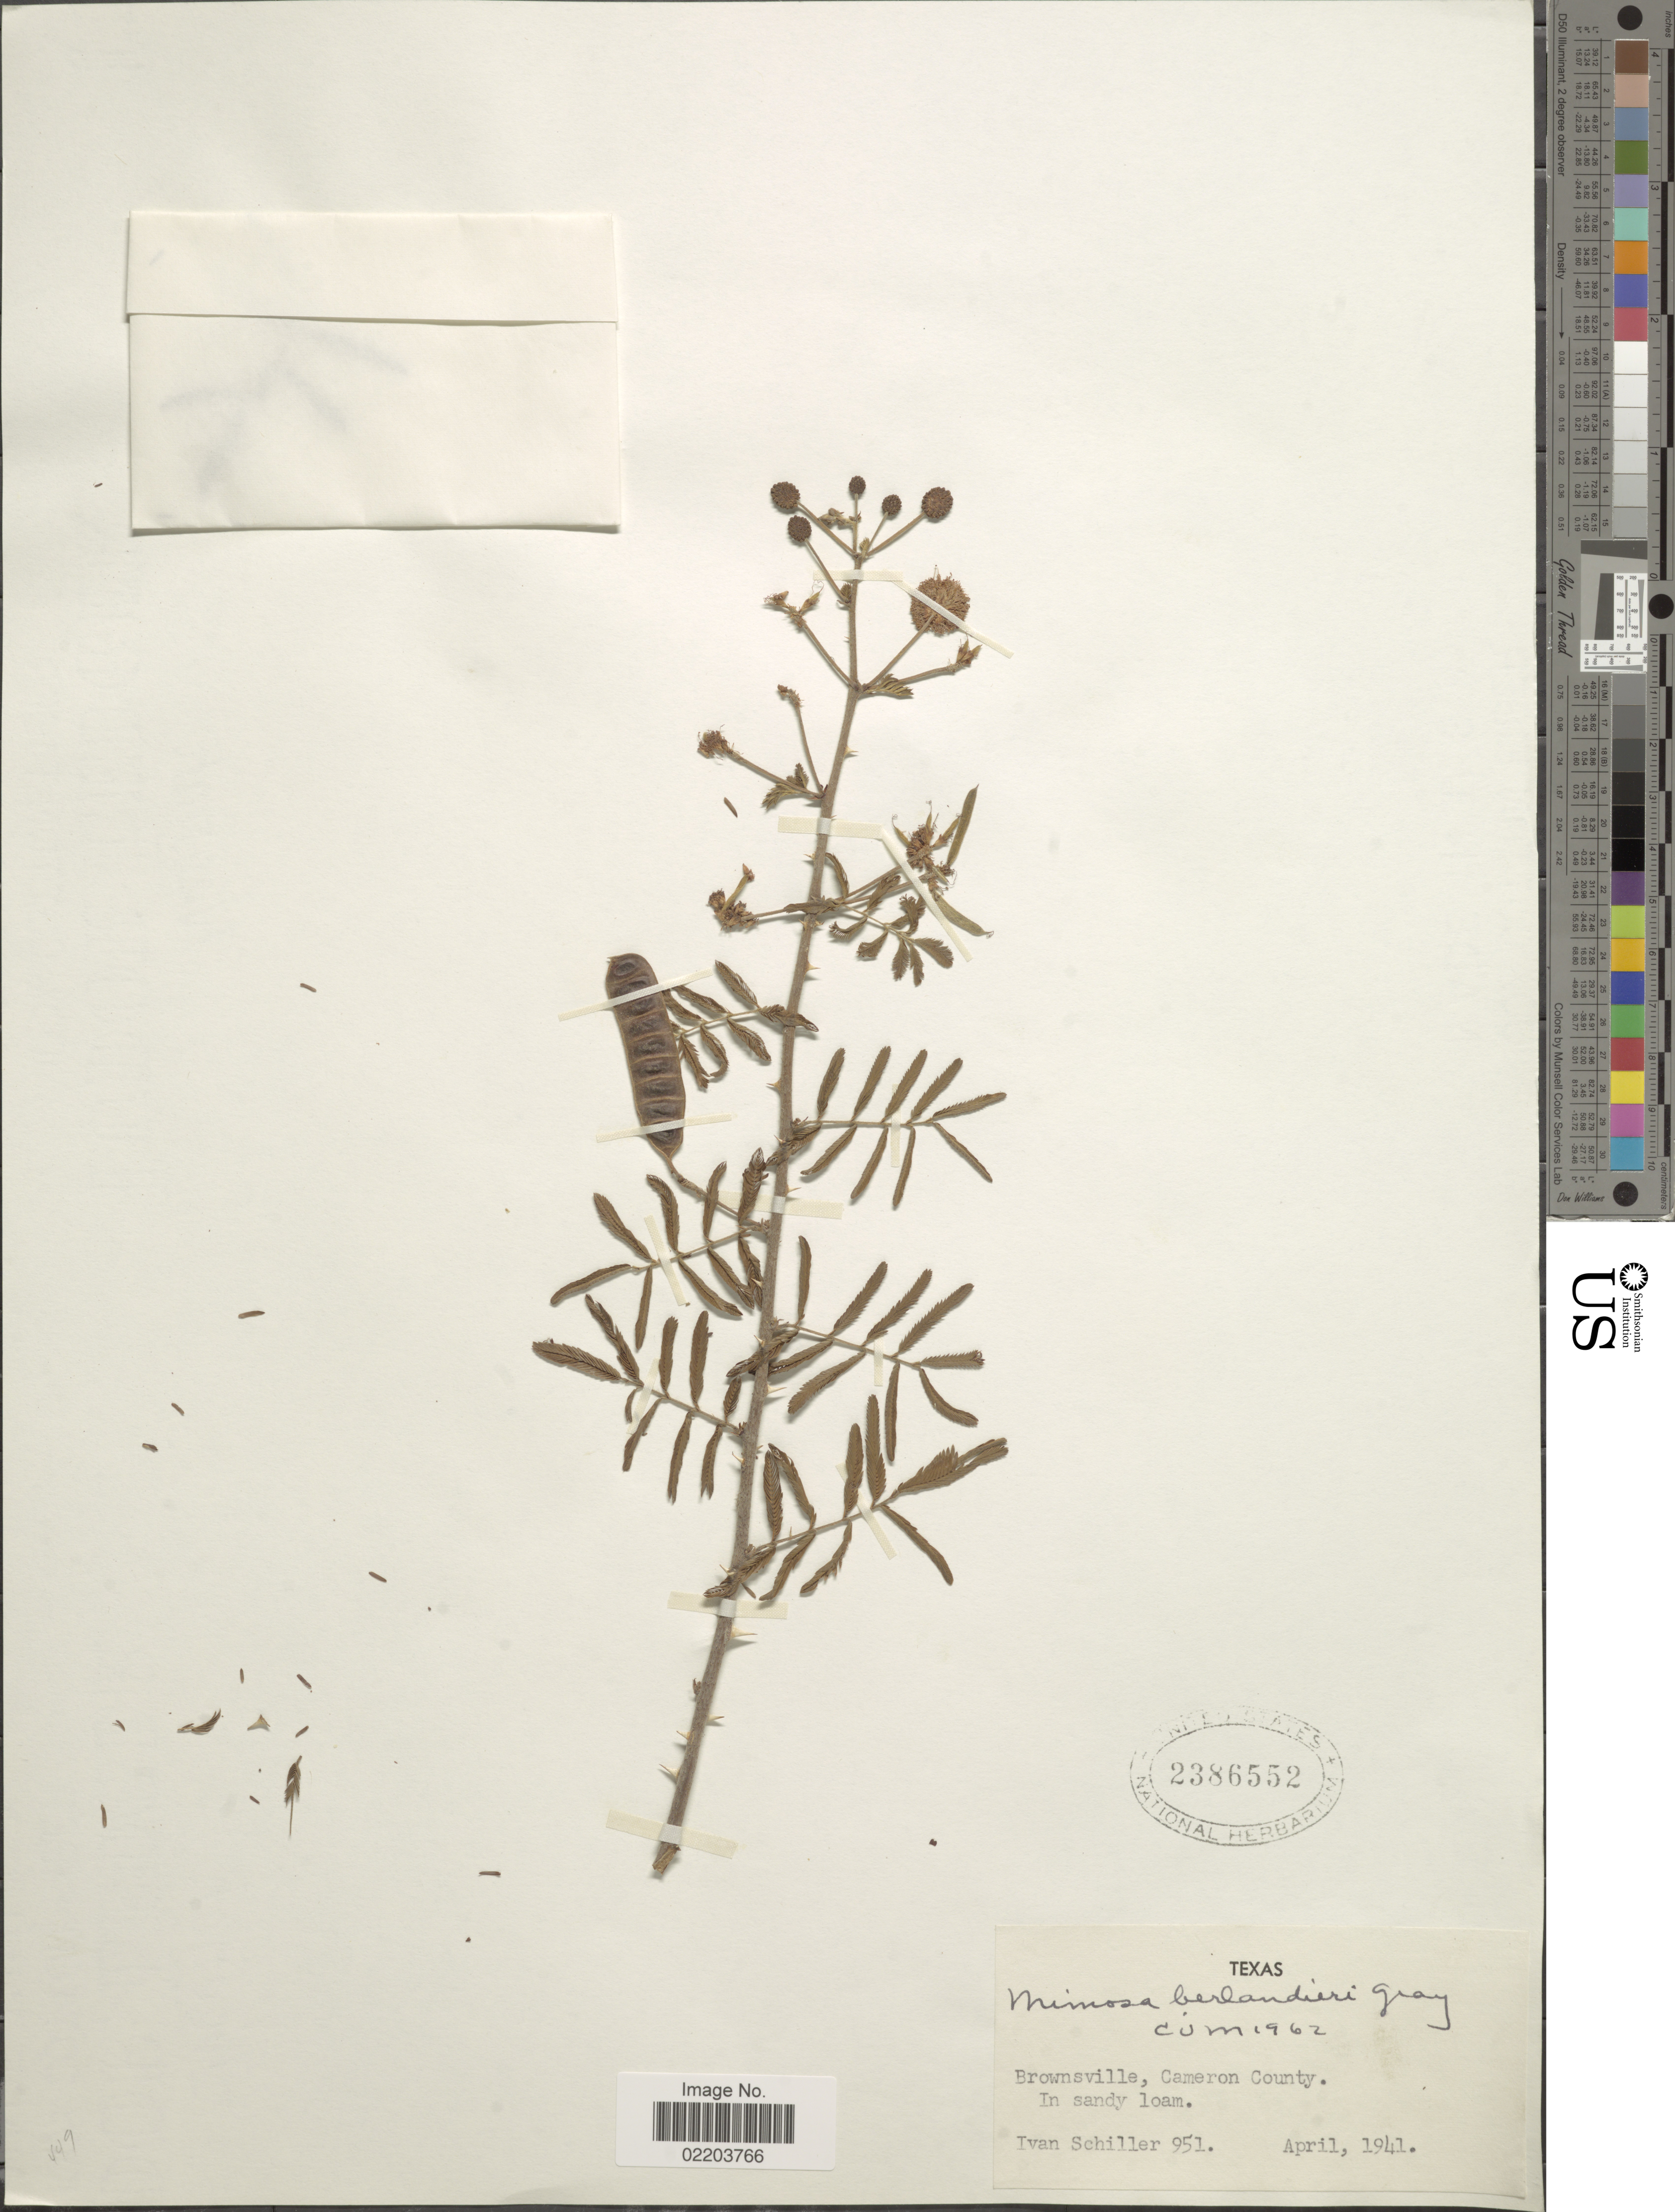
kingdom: Plantae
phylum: Tracheophyta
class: Magnoliopsida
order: Fabales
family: Fabaceae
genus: Mimosa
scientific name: Mimosa pigra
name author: L.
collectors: I. Schiller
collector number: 951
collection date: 1941-04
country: United States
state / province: Texas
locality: Brownsville, Cameron County, In sandy loam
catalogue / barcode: US 2386552